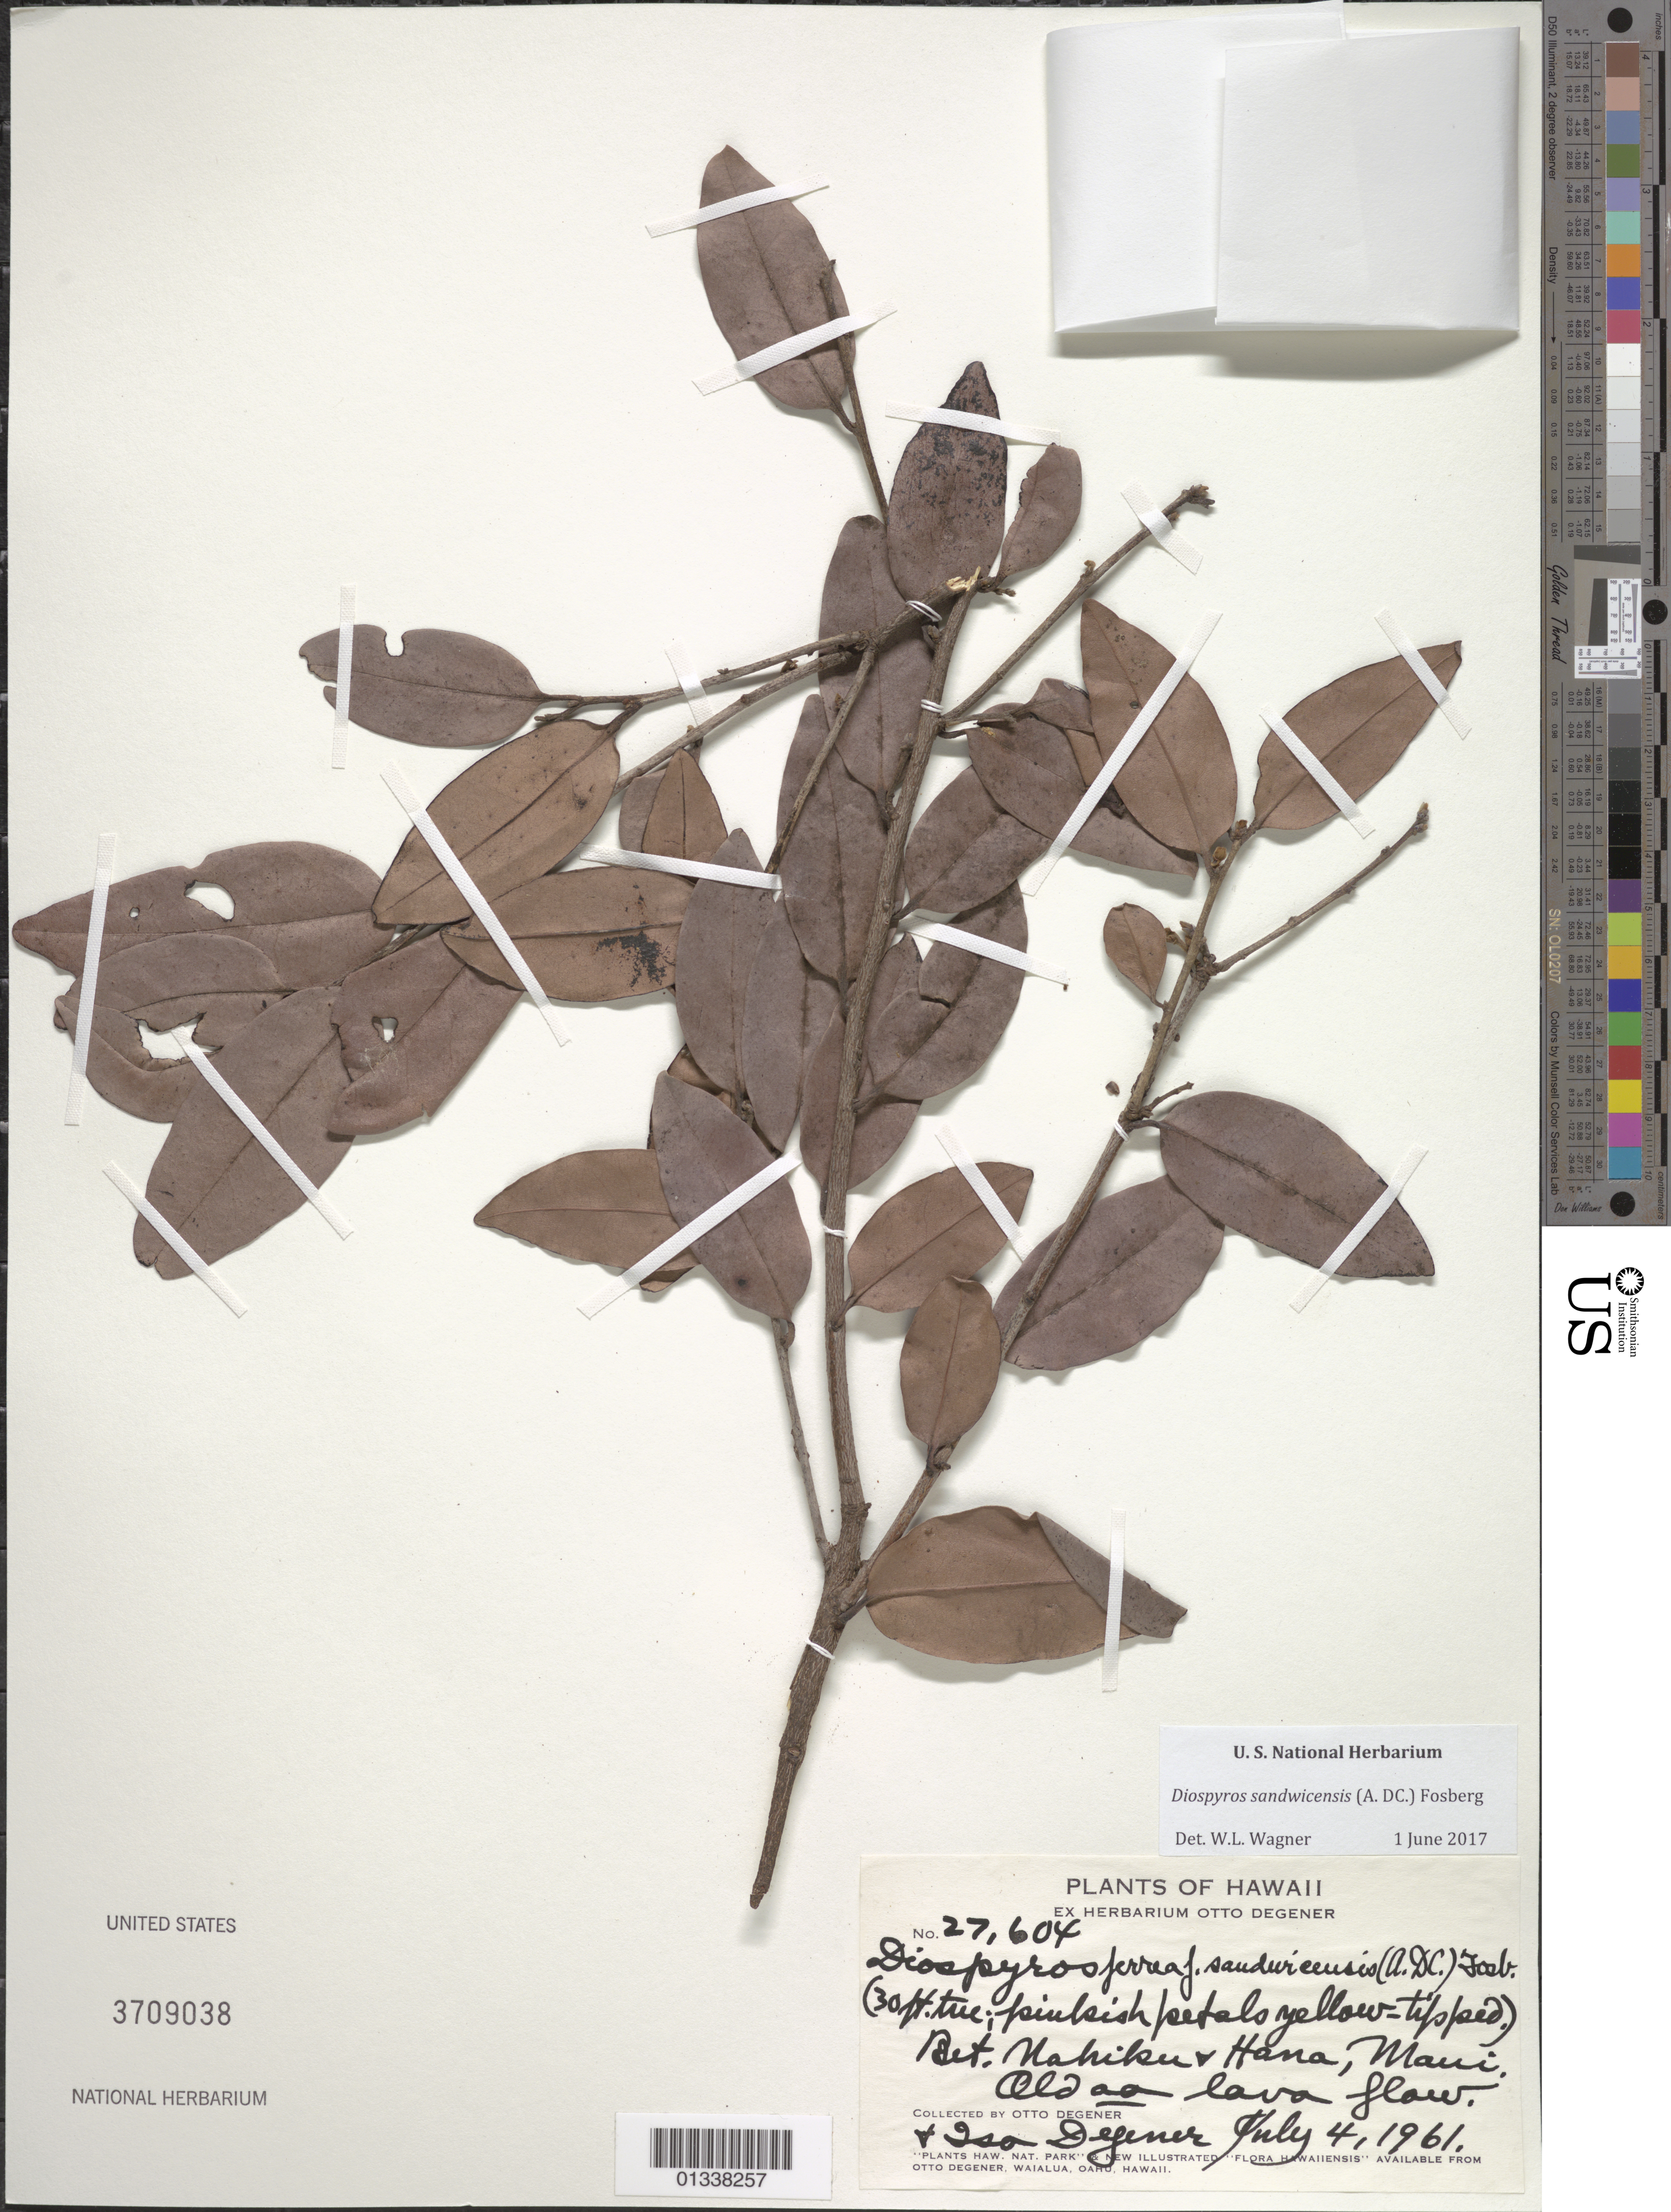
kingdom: Plantae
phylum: Tracheophyta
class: Magnoliopsida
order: Ericales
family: Ebenaceae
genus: Diospyros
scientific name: Diospyros sandwicensis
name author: (A. DC.) Fosberg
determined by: Wagner, W. L., (BOT), Smithsonian Institution - National Museum of Natural History (UNITED STATES)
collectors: O. Degener & I. Degener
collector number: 27604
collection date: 1961-07-04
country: United States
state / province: Hawaii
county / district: Maui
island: Maui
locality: Bet. Nahiku & Hana, Maui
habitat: Old aa lava flow.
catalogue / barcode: US 3709038